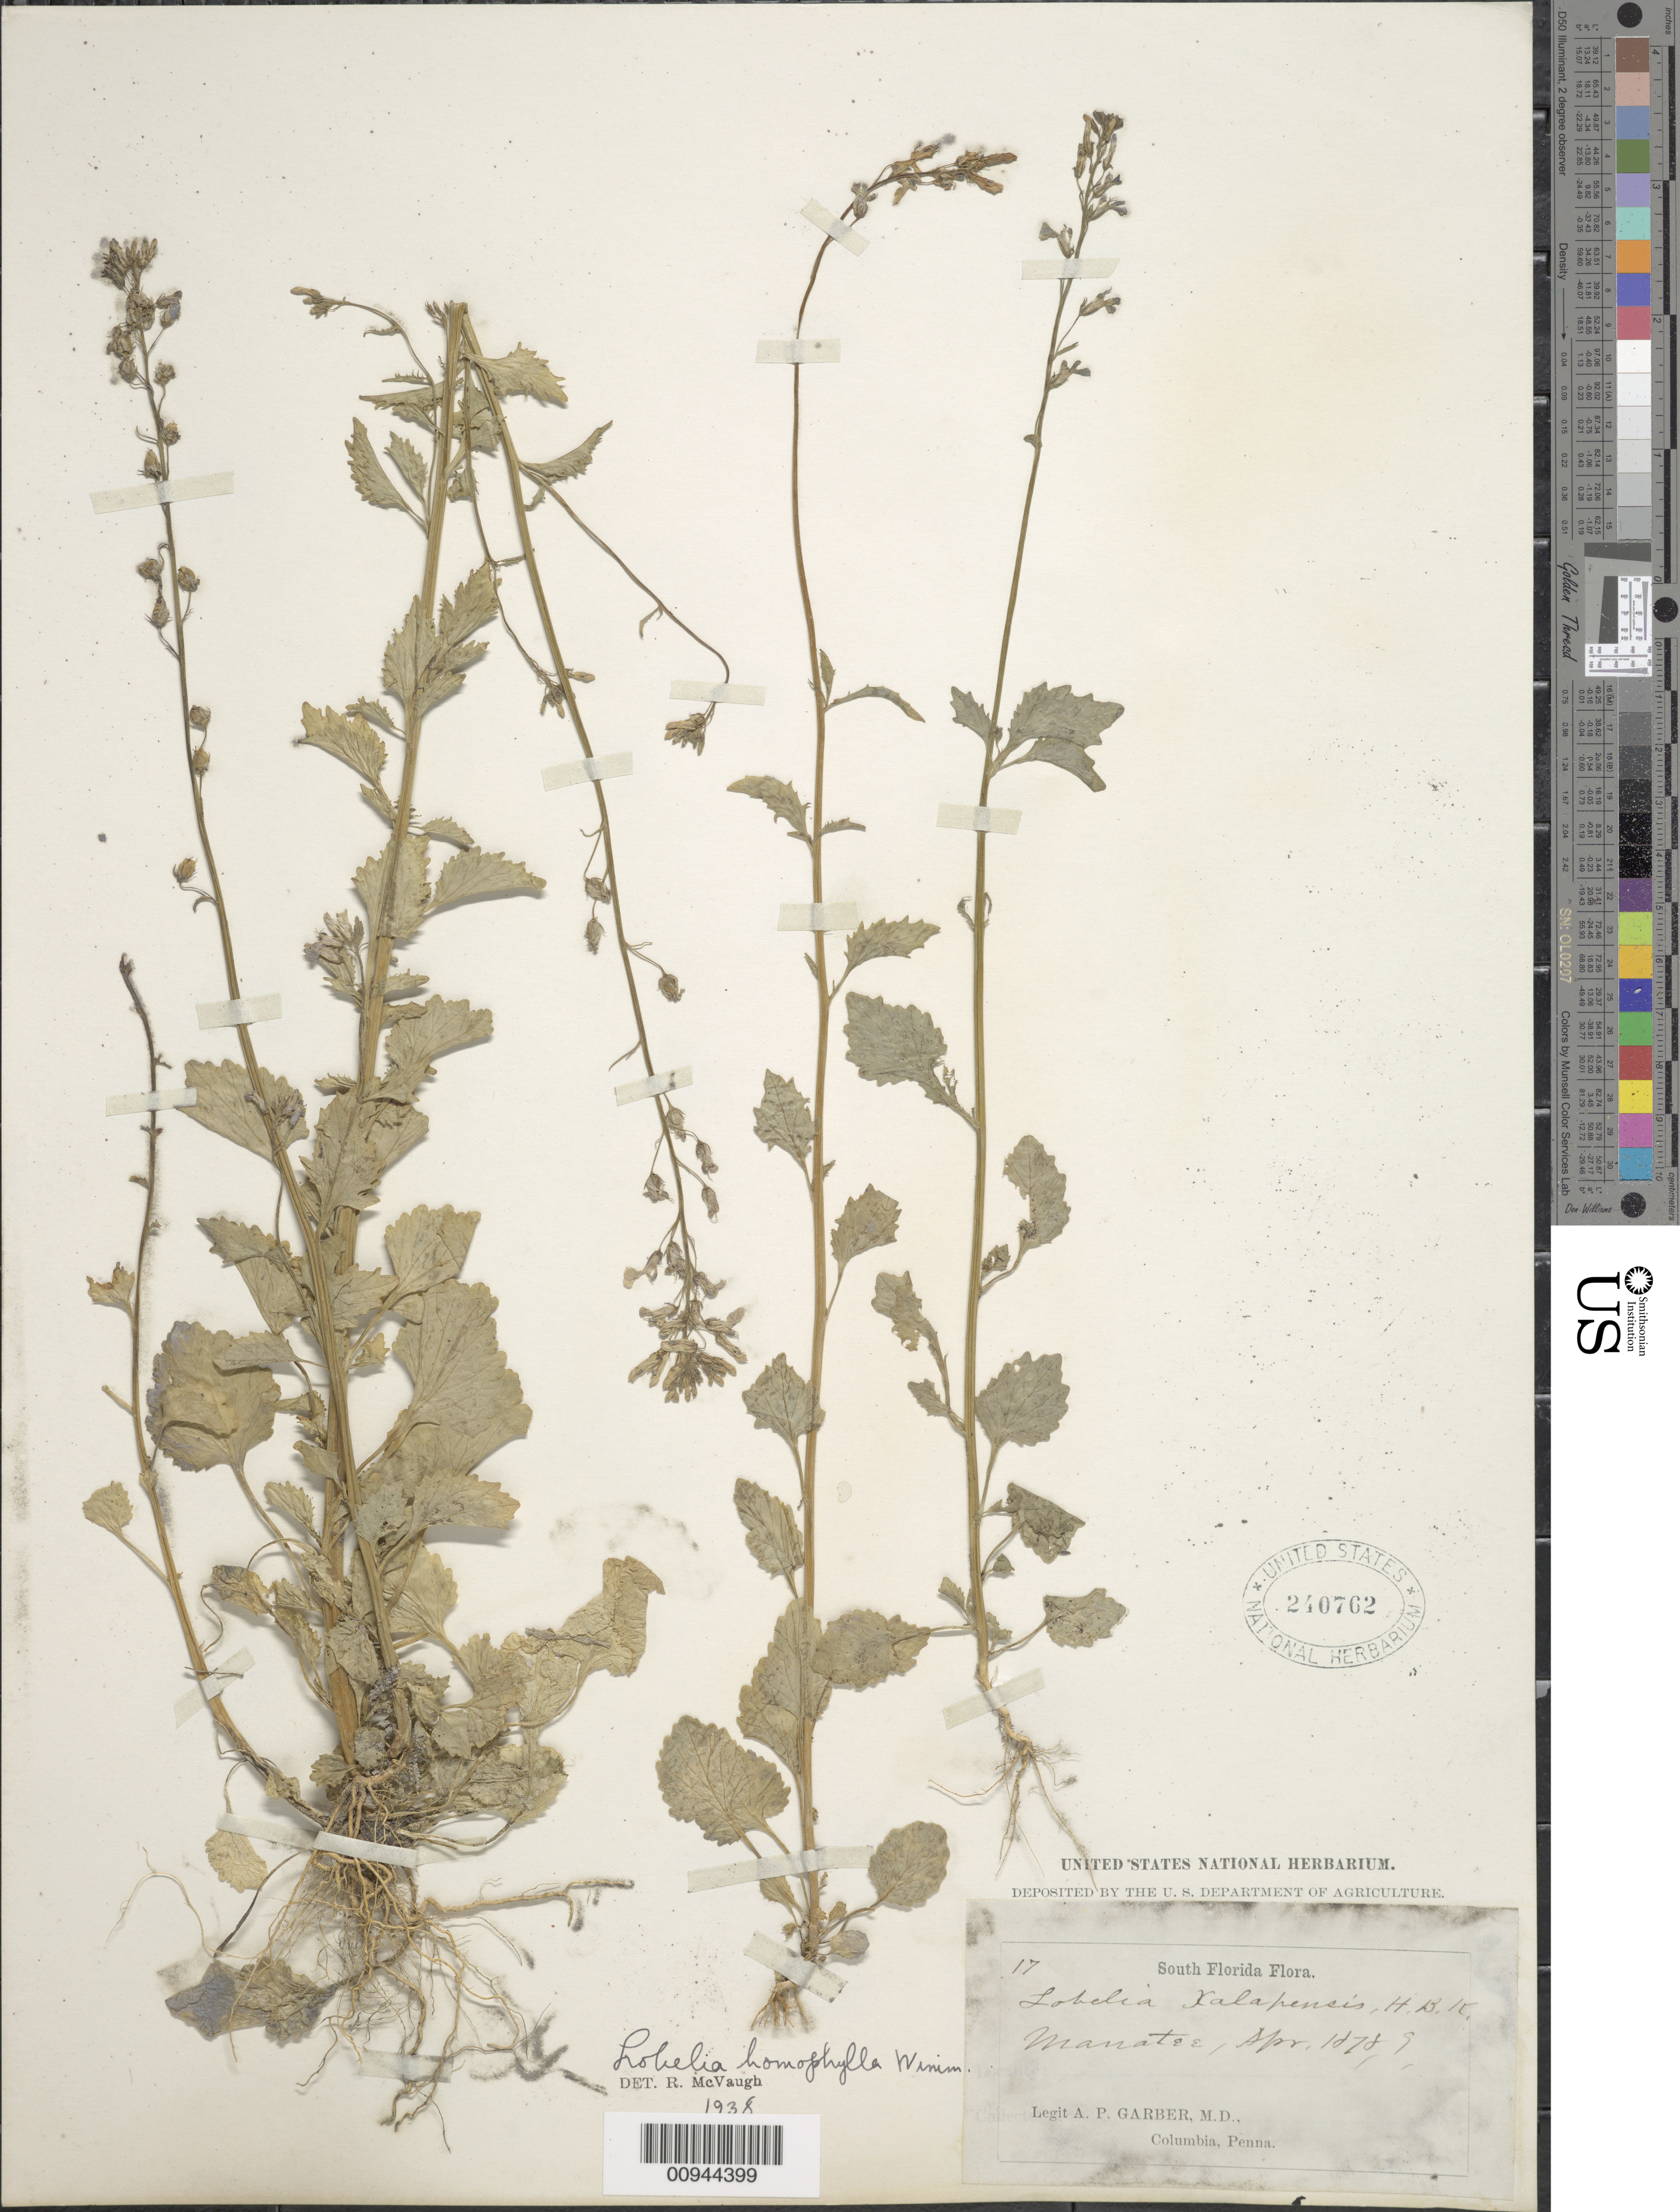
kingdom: Plantae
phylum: Tracheophyta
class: Magnoliopsida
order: Asterales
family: Campanulaceae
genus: Lobelia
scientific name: Lobelia homophylla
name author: E. Wimm.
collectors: A. P. Garber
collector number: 17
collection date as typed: Apr 1878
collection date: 1878-04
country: United States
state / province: Florida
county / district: Manatee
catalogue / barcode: US 240762